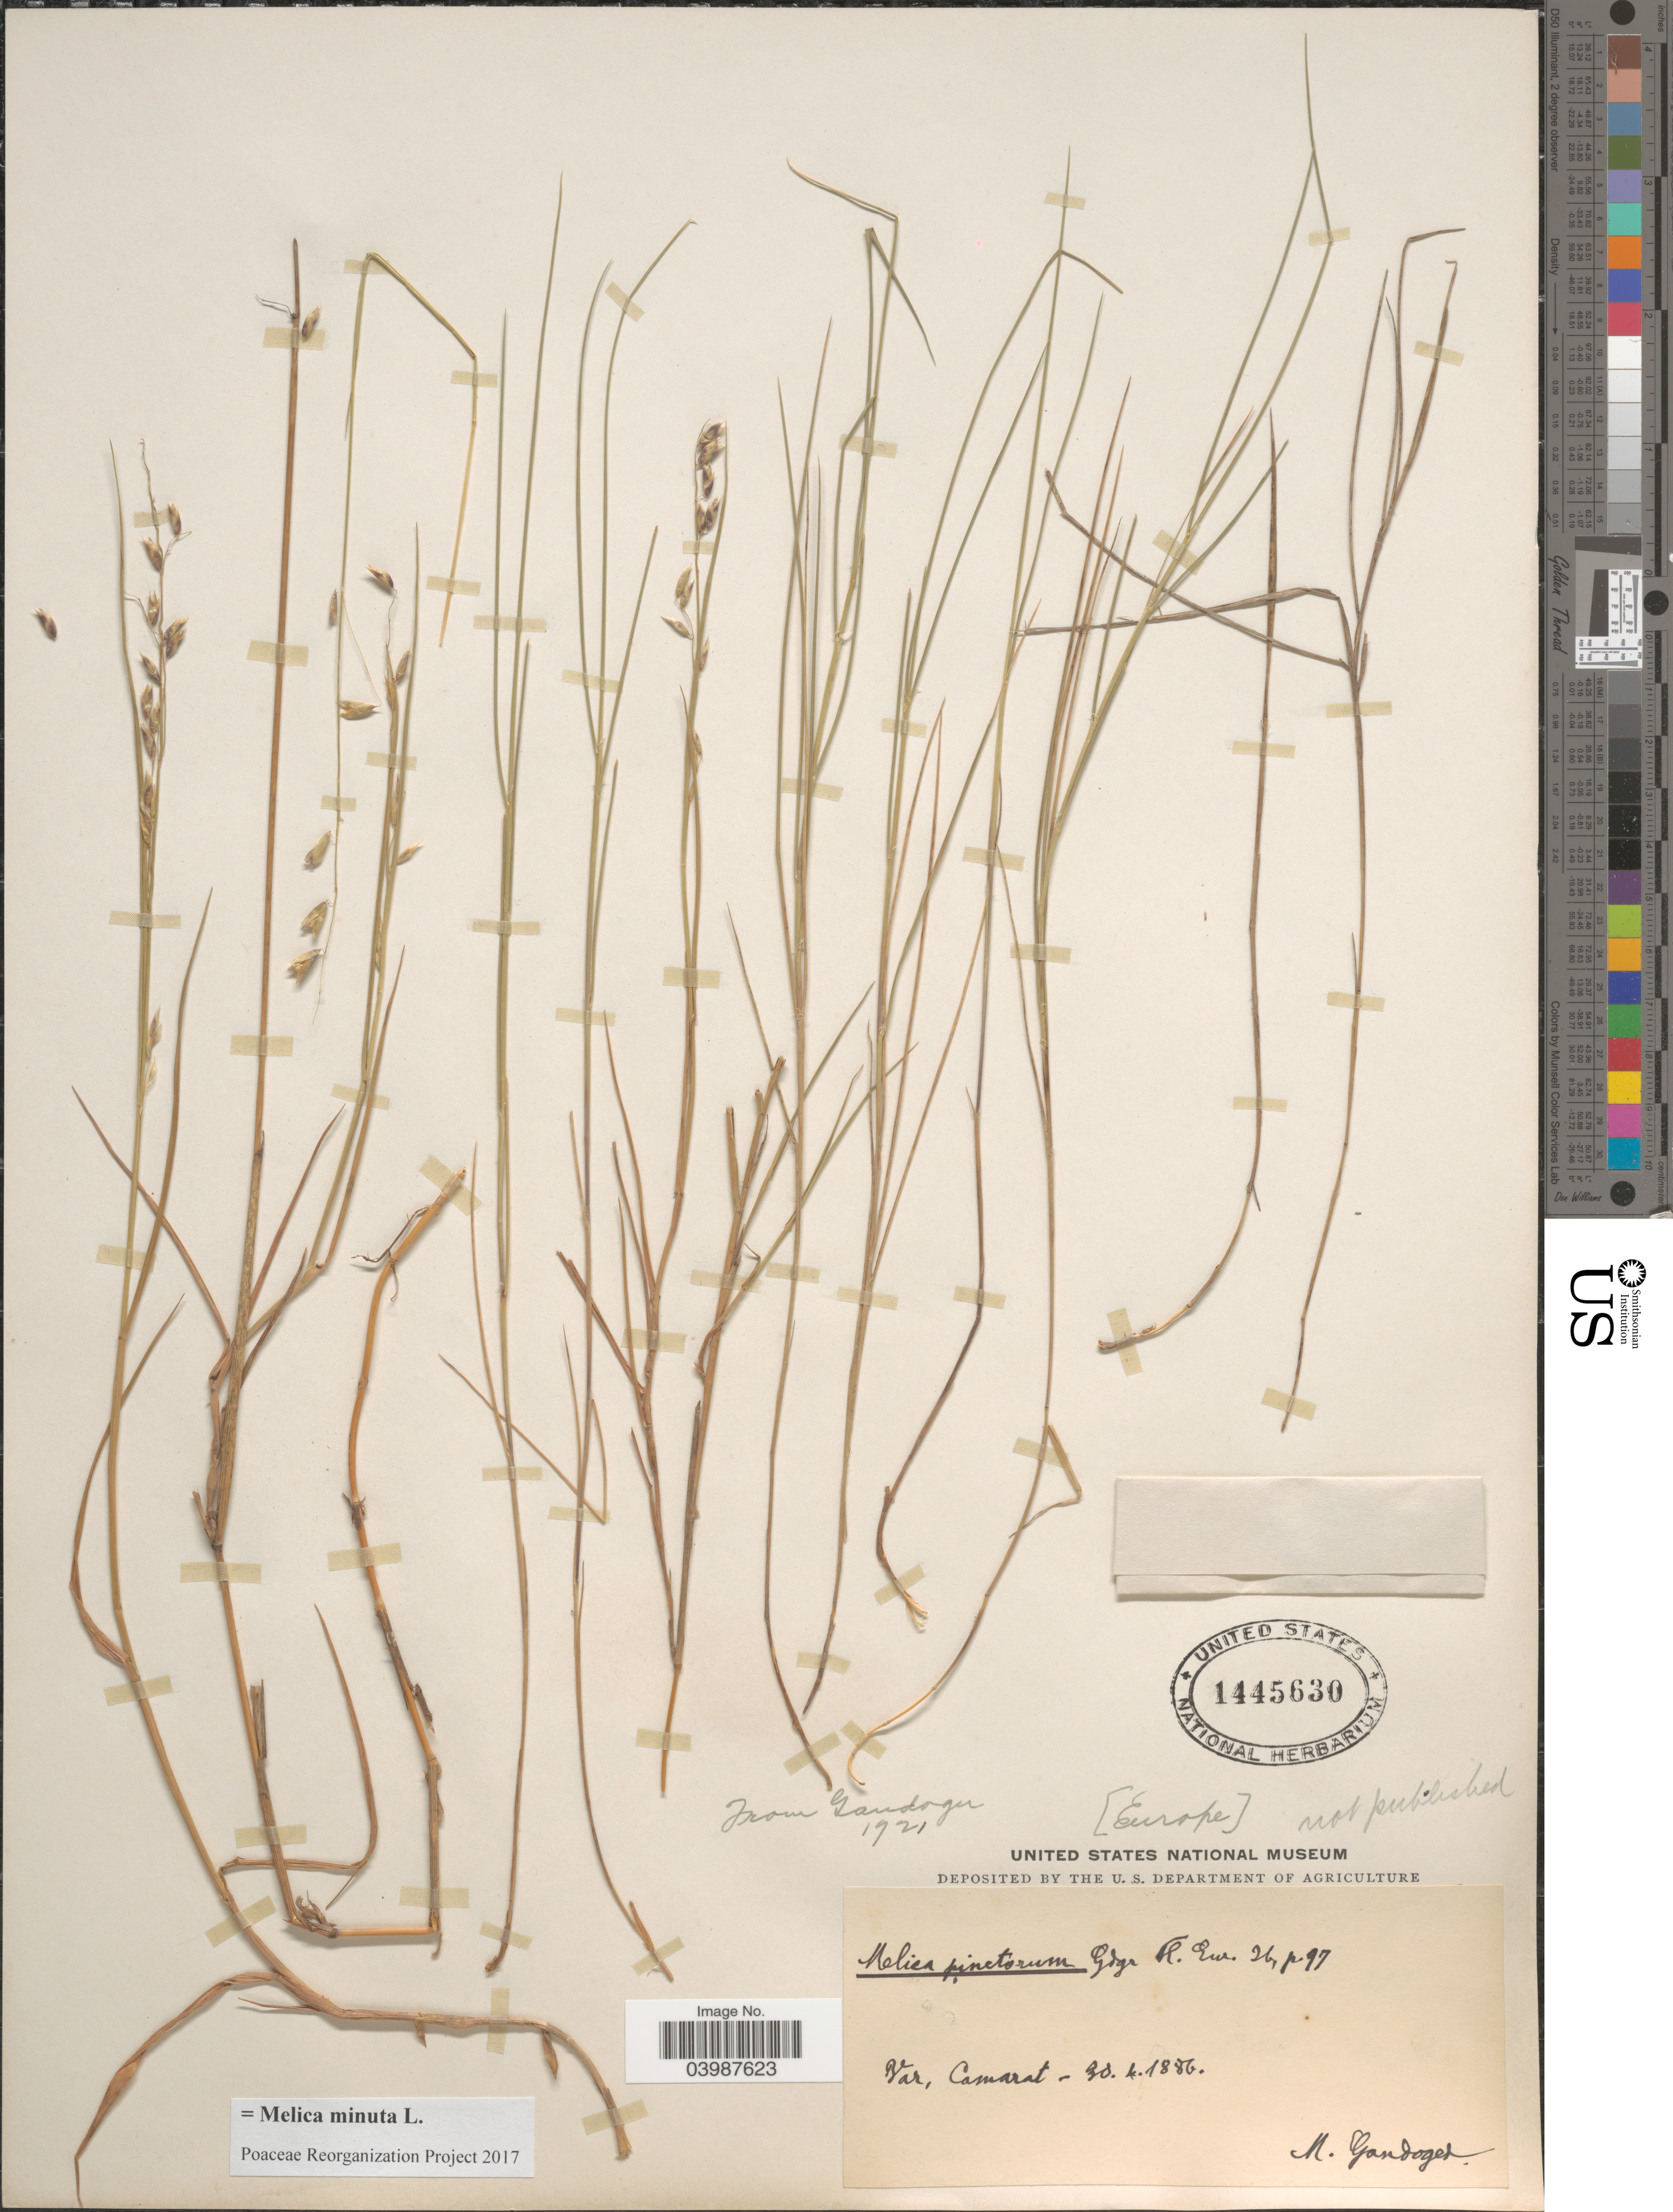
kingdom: Plantae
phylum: Tracheophyta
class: Liliopsida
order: Poales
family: Poaceae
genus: Melica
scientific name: Melica minuta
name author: L.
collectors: M. Gandoger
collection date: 1886-04-30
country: France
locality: Var, Camarat. [Europe].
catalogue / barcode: US 1445630